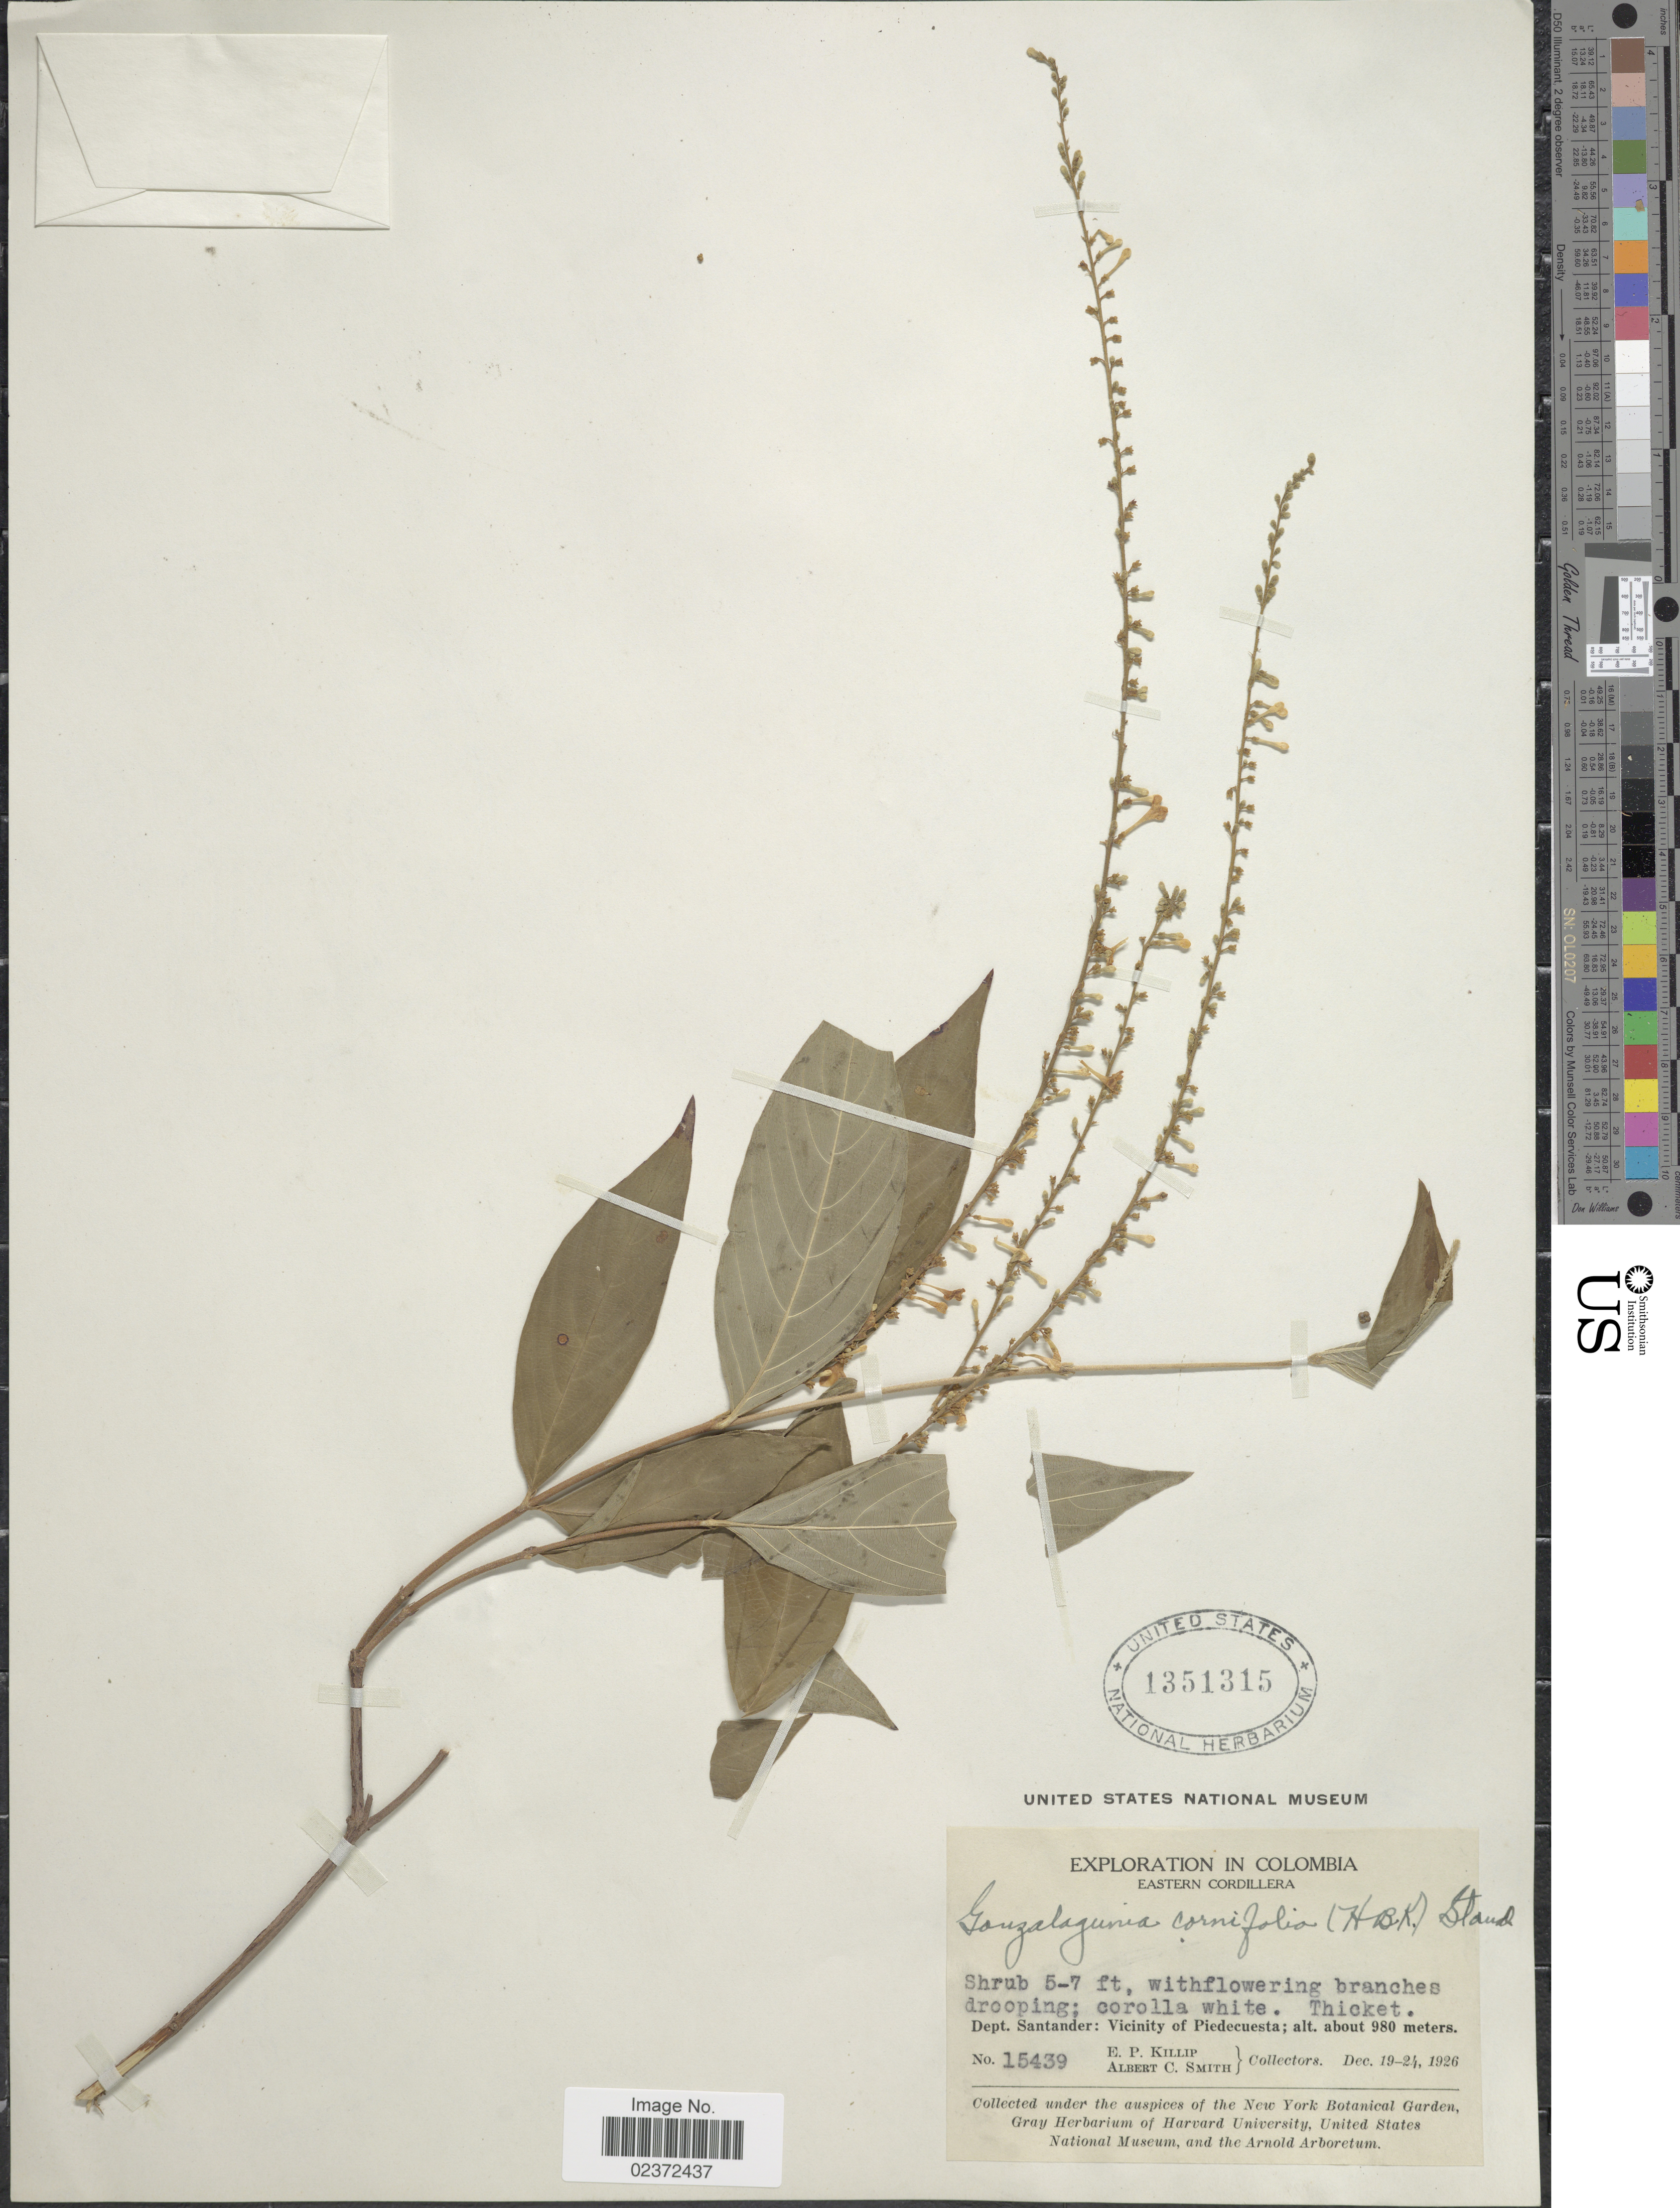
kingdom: Plantae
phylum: Tracheophyta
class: Magnoliopsida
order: Gentianales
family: Rubiaceae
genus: Gonzalagunia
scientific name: Gonzalagunia cornifolia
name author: (Kunth) Standl.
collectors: E. P. Killip & A. C. Smith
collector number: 15439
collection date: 1926-12-19/1926-12-24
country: Colombia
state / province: Santander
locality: Eastern Cordillera, Thicket, Dept. Santander: Vicinity of Piedecuesta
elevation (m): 980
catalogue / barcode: US 1351315